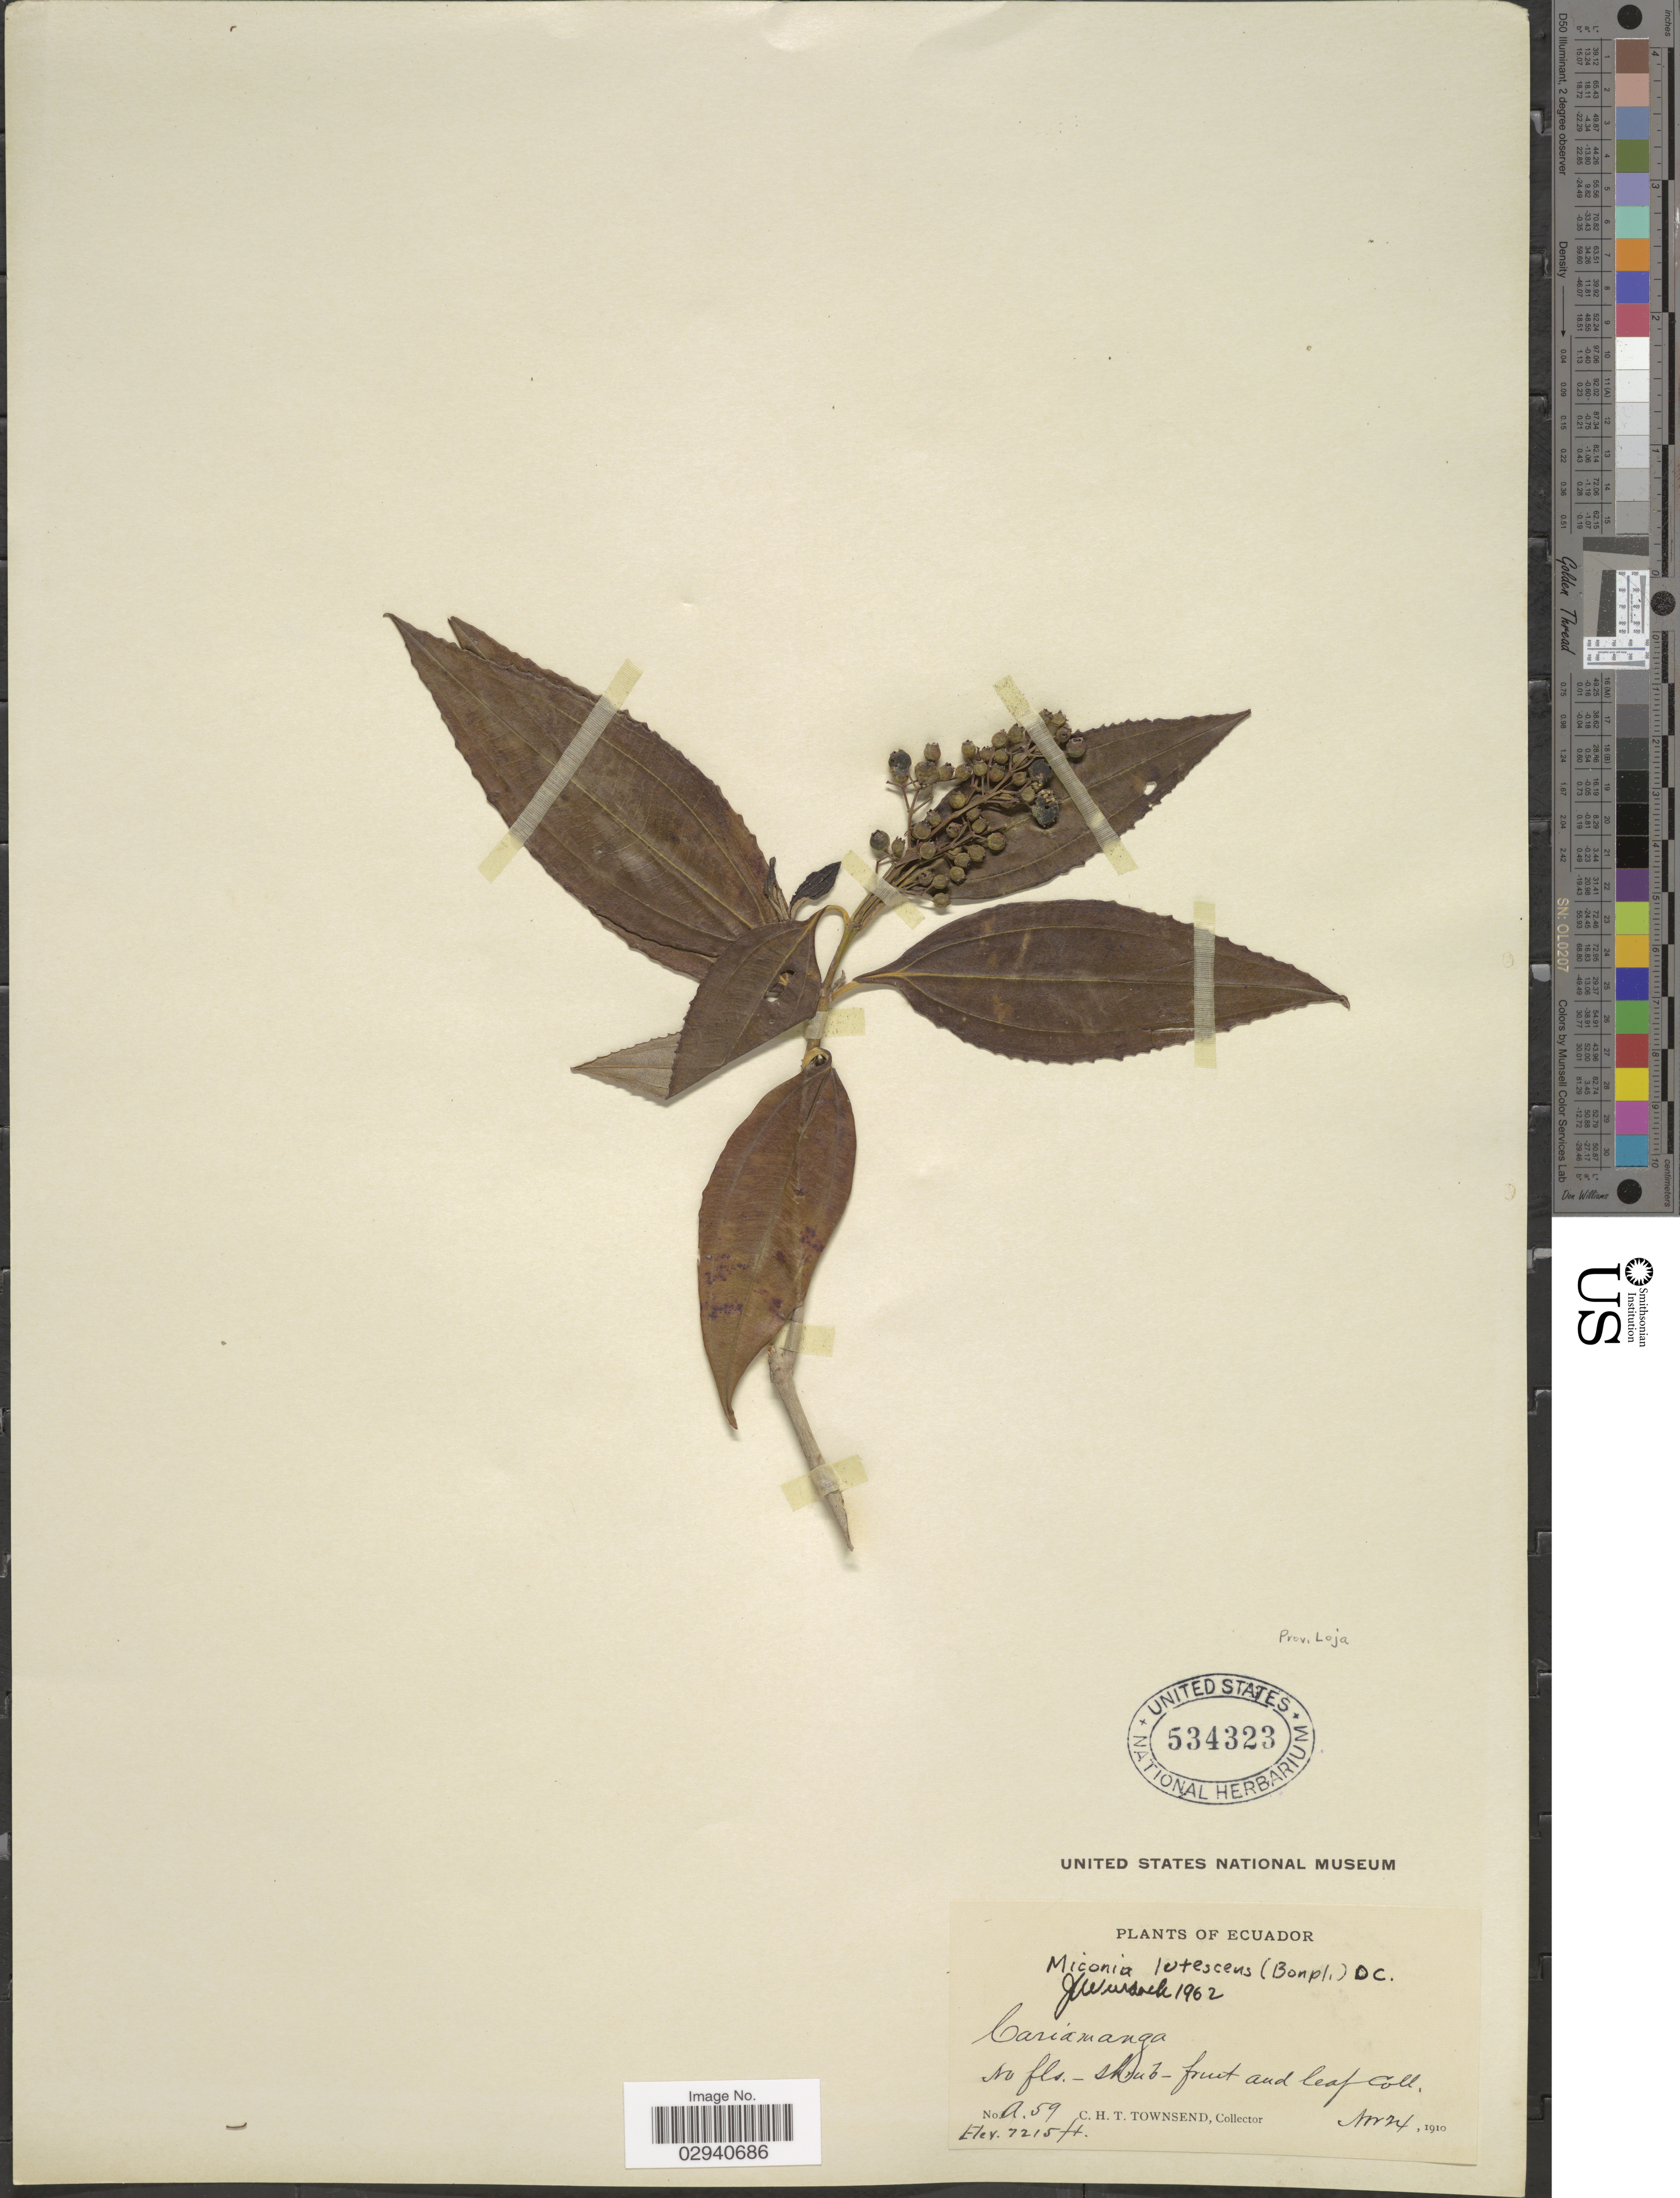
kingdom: Plantae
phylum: Tracheophyta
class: Magnoliopsida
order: Myrtales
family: Melastomataceae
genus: Miconia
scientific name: Miconia lutescens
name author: (Bonpl.) DC.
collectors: C. H. T. Townsend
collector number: A59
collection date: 1910-11-24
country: Ecuador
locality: Cariamanga.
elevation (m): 2199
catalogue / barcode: US 534323